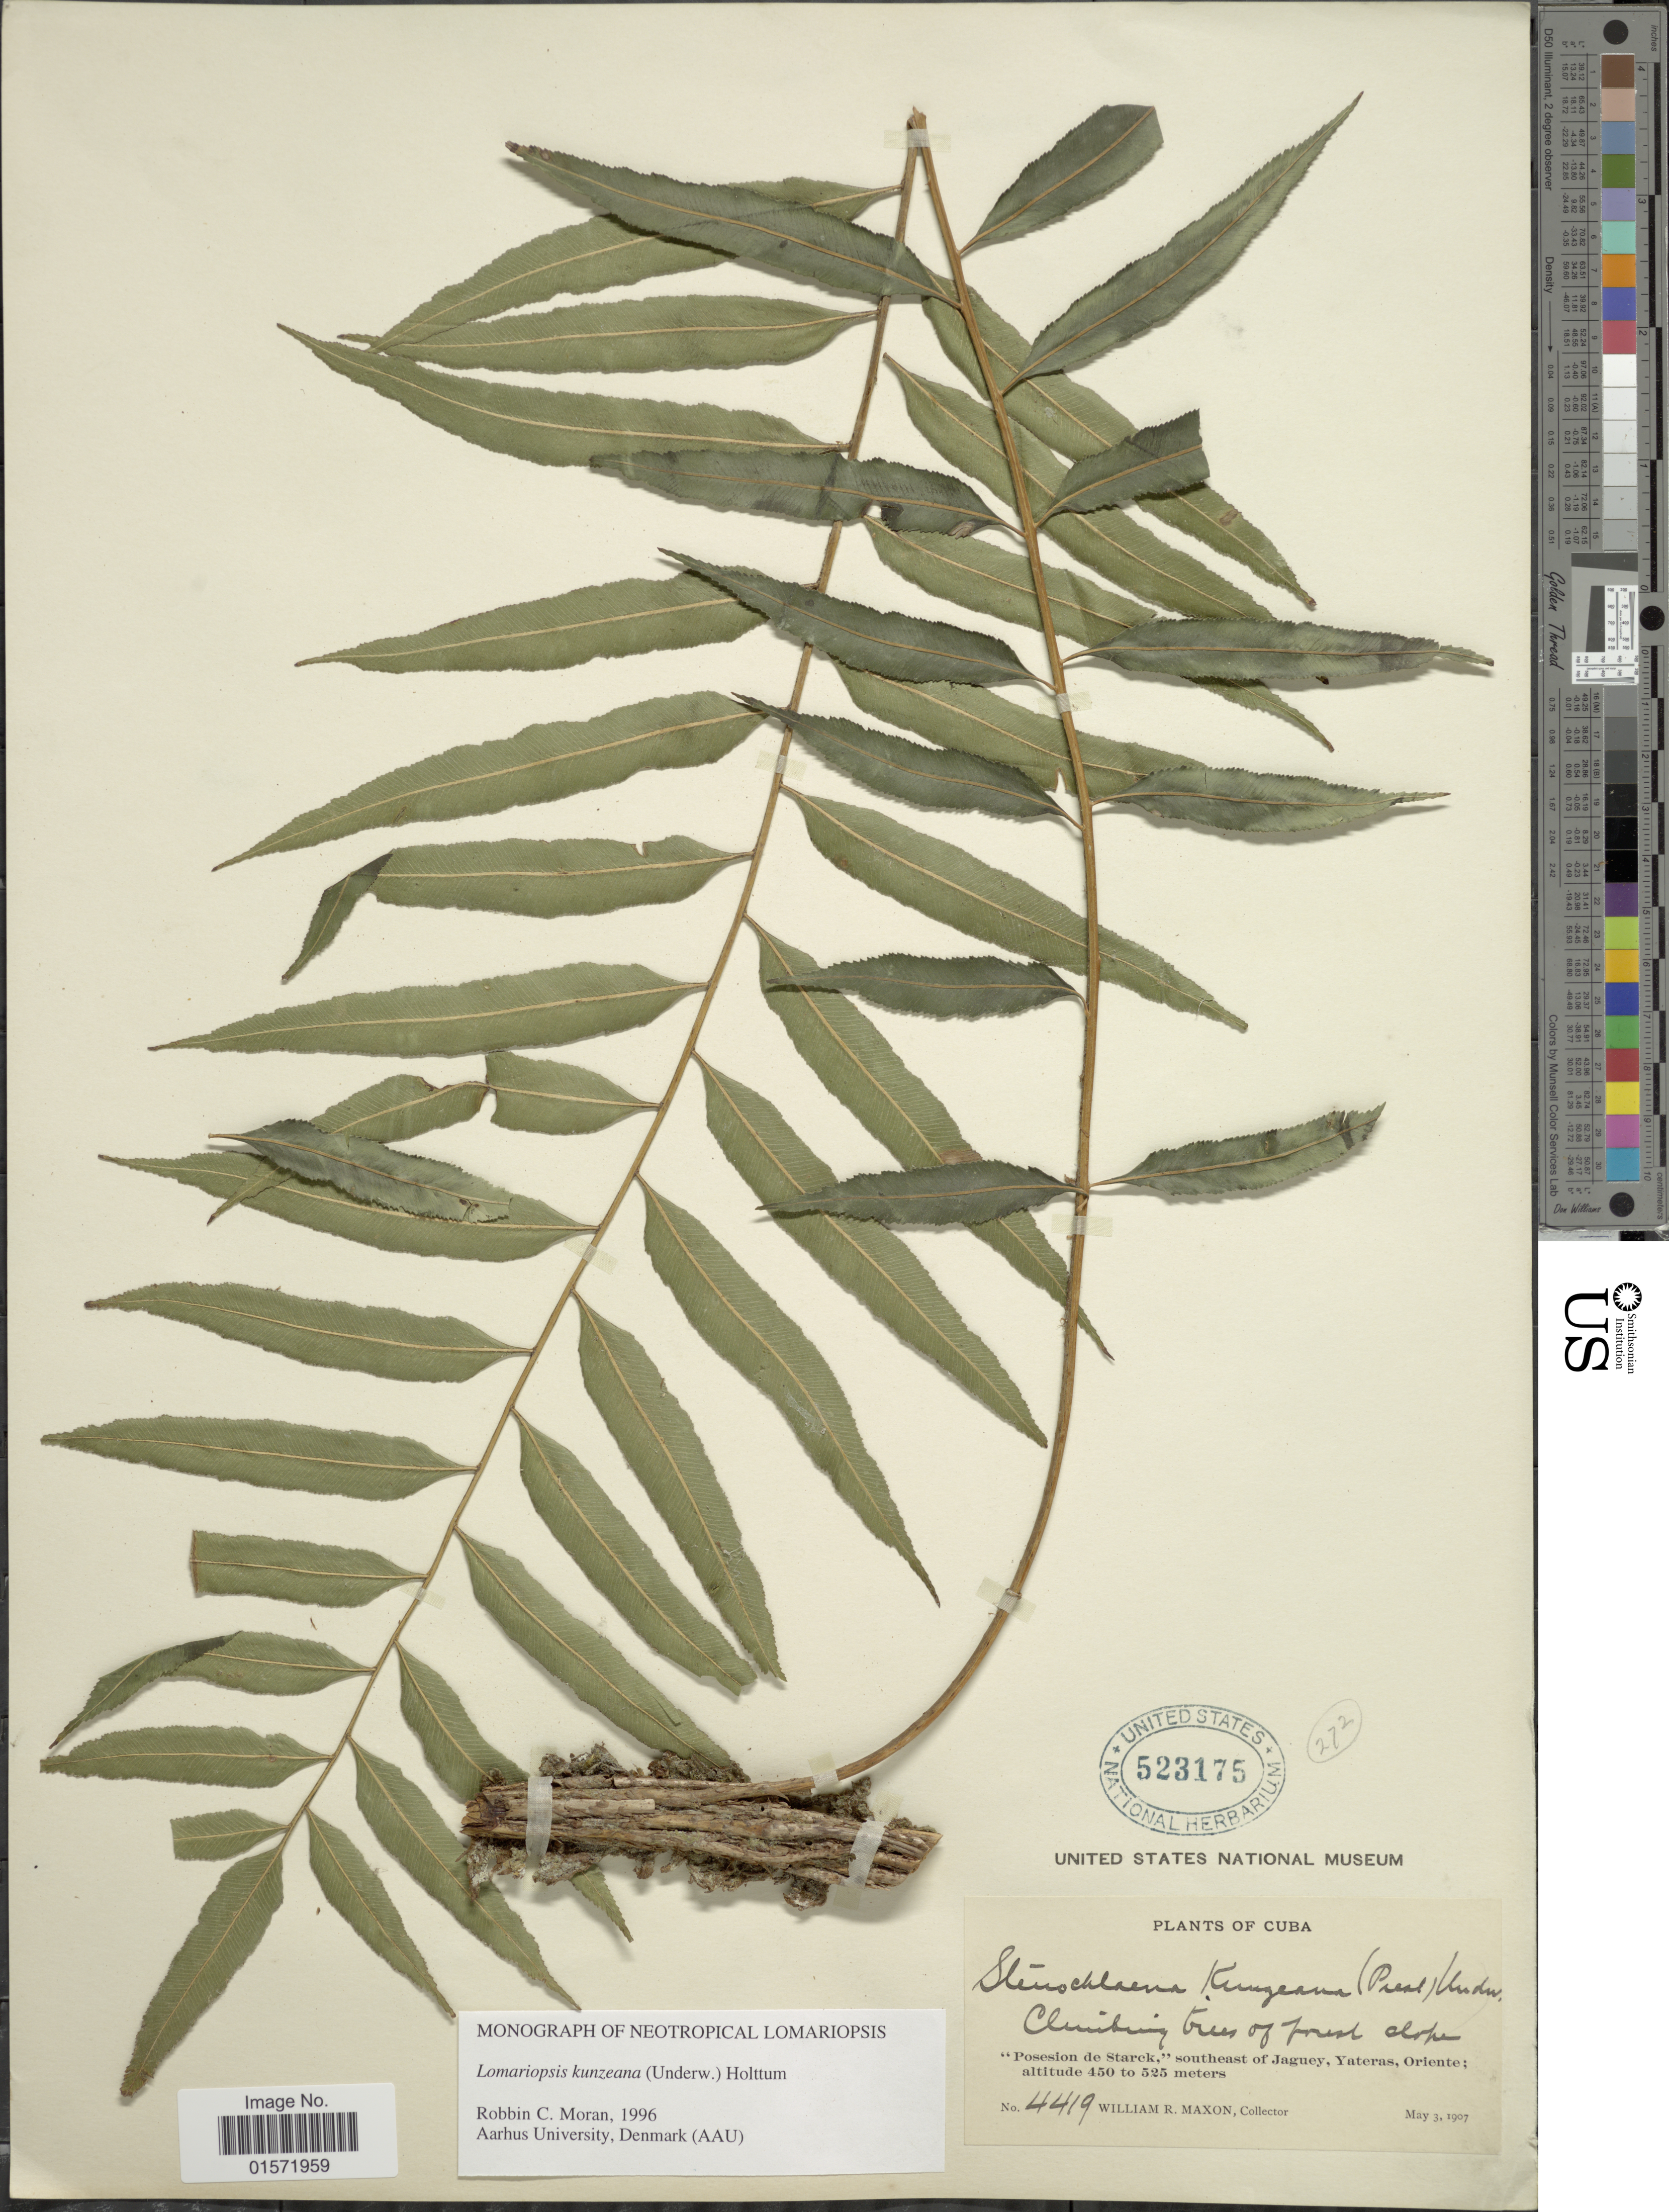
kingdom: Plantae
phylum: Tracheophyta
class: Polypodiopsida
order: Polypodiales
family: Lomariopsidaceae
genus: Lomariopsis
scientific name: Lomariopsis kunzeana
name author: (Underw.) Holttum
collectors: W. R. Maxon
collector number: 4419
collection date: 1907-05-03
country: Cuba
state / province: Oriente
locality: Posesion de Starck,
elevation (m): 450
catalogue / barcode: US 523175